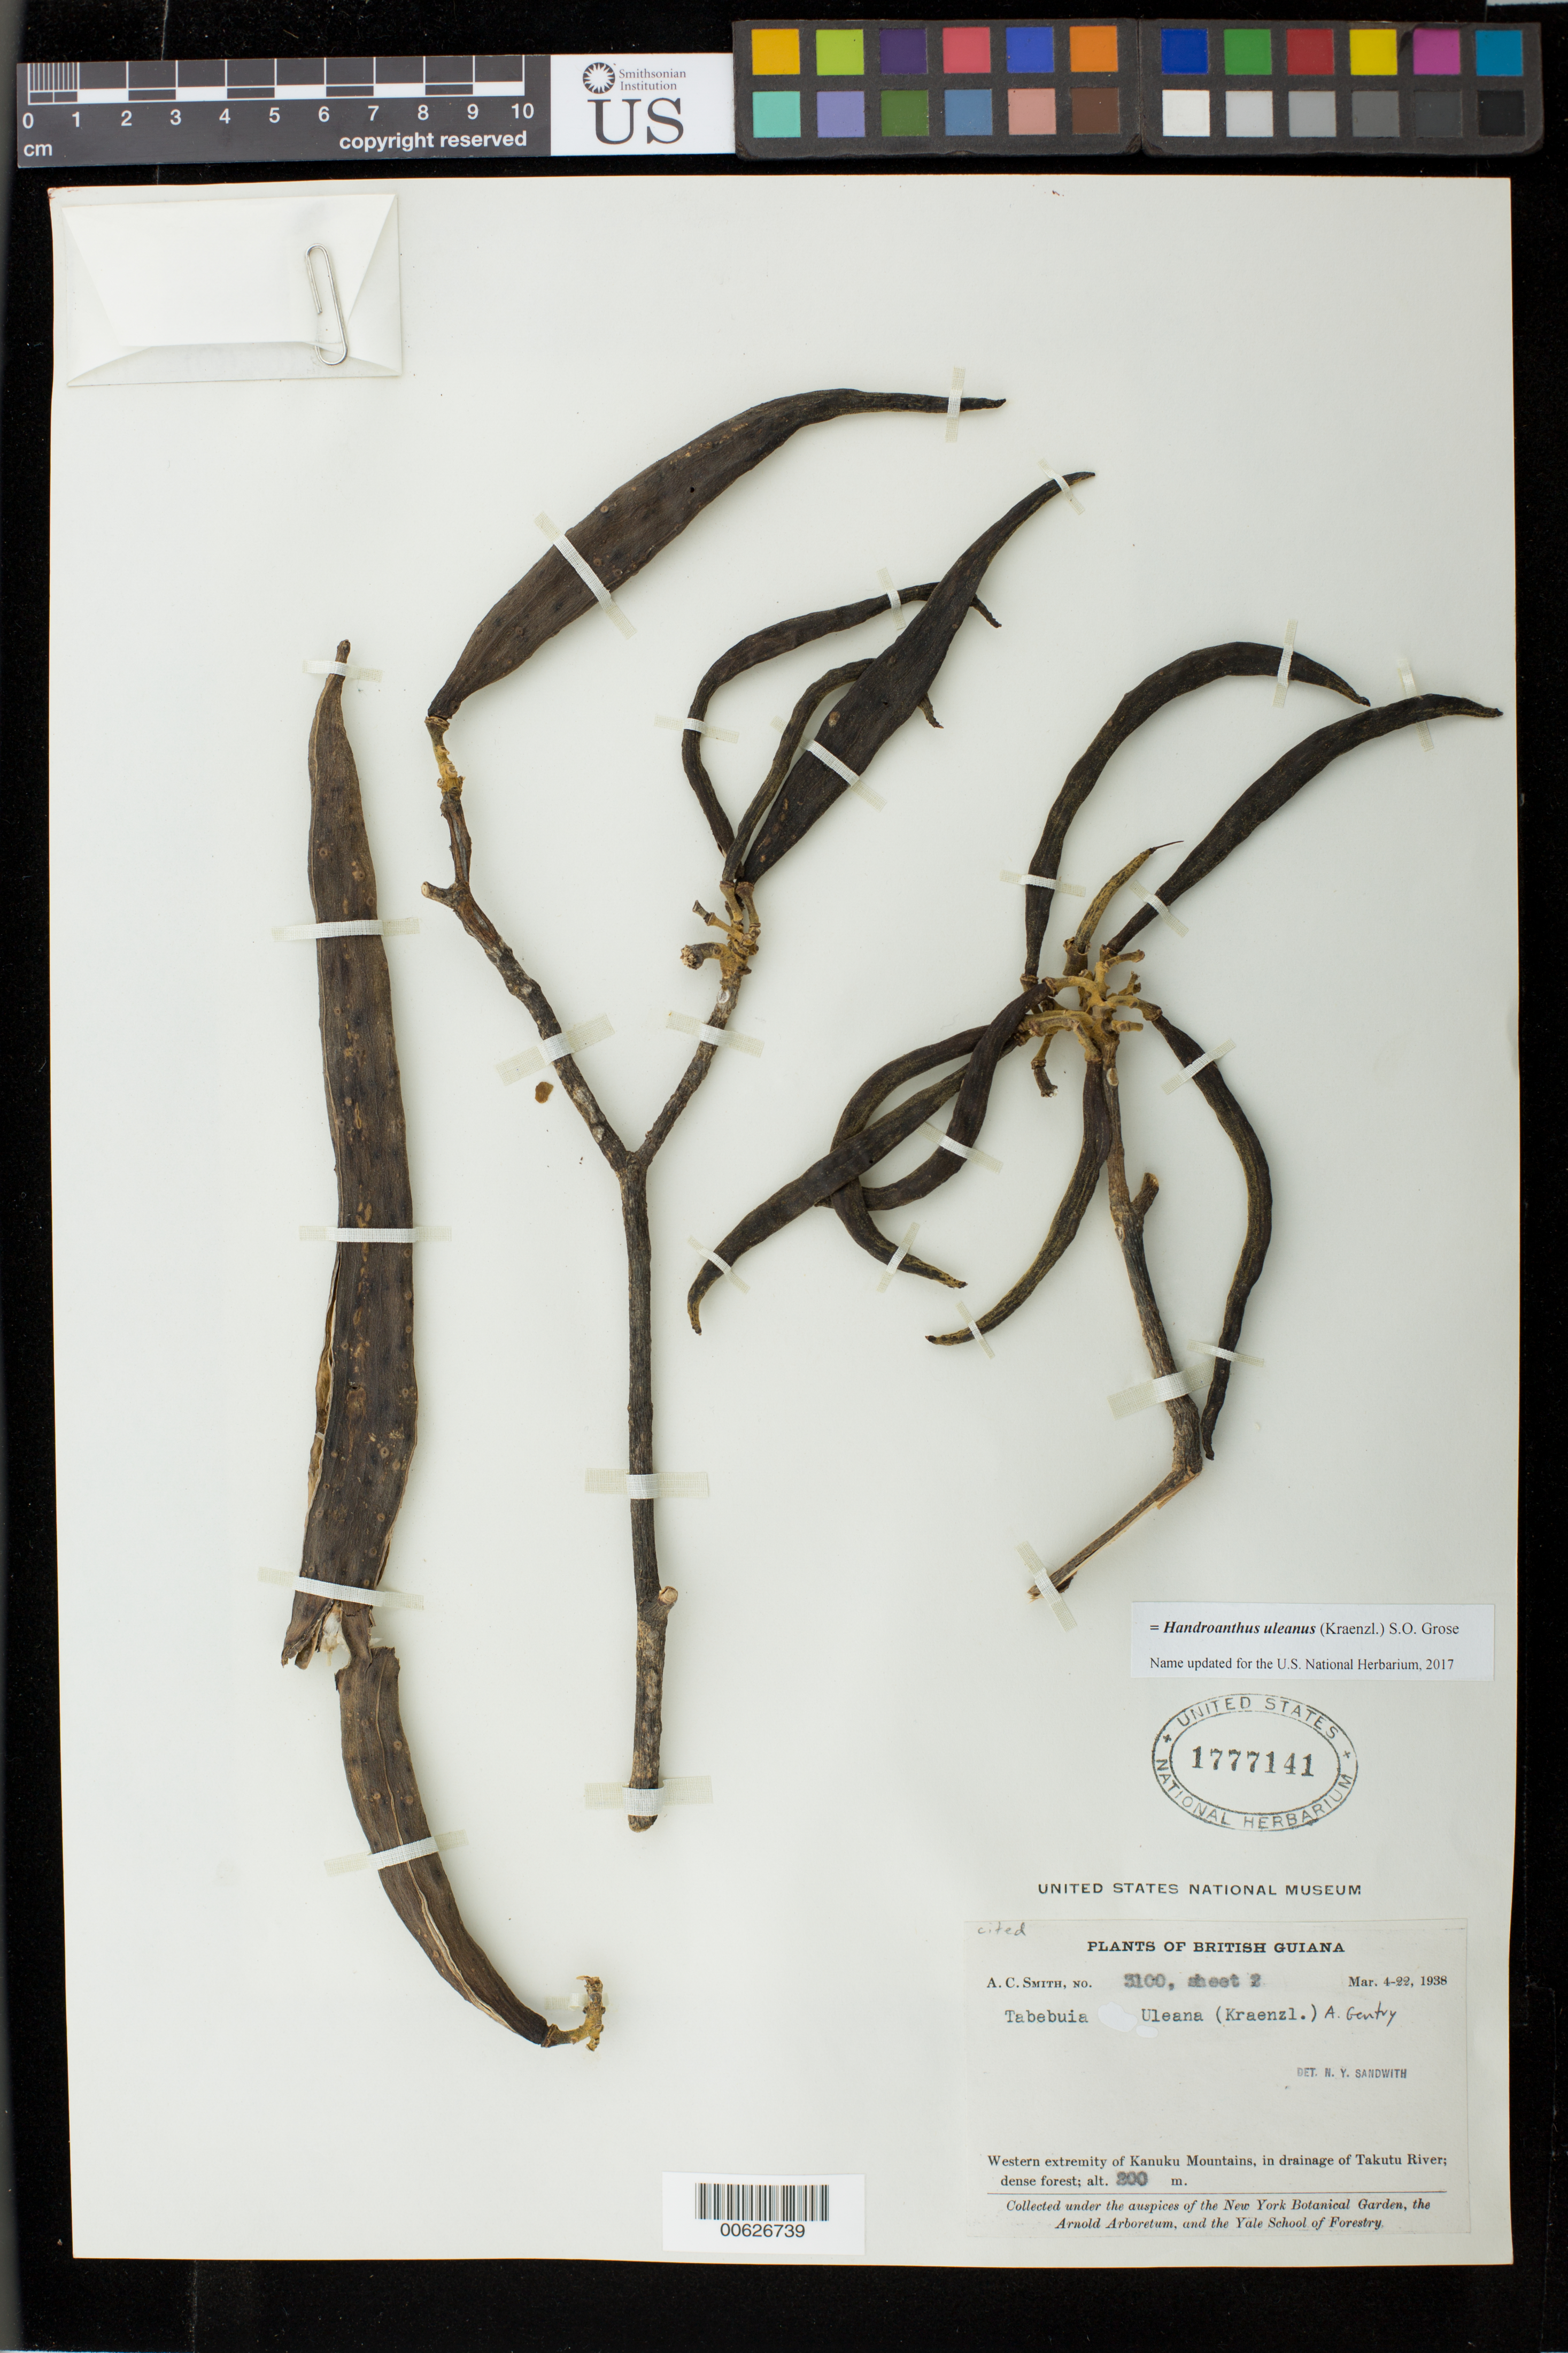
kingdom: Plantae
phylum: Tracheophyta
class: Magnoliopsida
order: Lamiales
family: Bignoniaceae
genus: Handroanthus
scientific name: Handroanthus uleanus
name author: (Kraenzl.) S.O. Grose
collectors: A. C. Smith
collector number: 3100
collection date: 1938-03-04/1938-03-22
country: Guyana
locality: Western extremity of Kanuku Mountains, in drainage of Takutu River.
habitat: Dense forest.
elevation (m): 200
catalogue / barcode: US 1777141